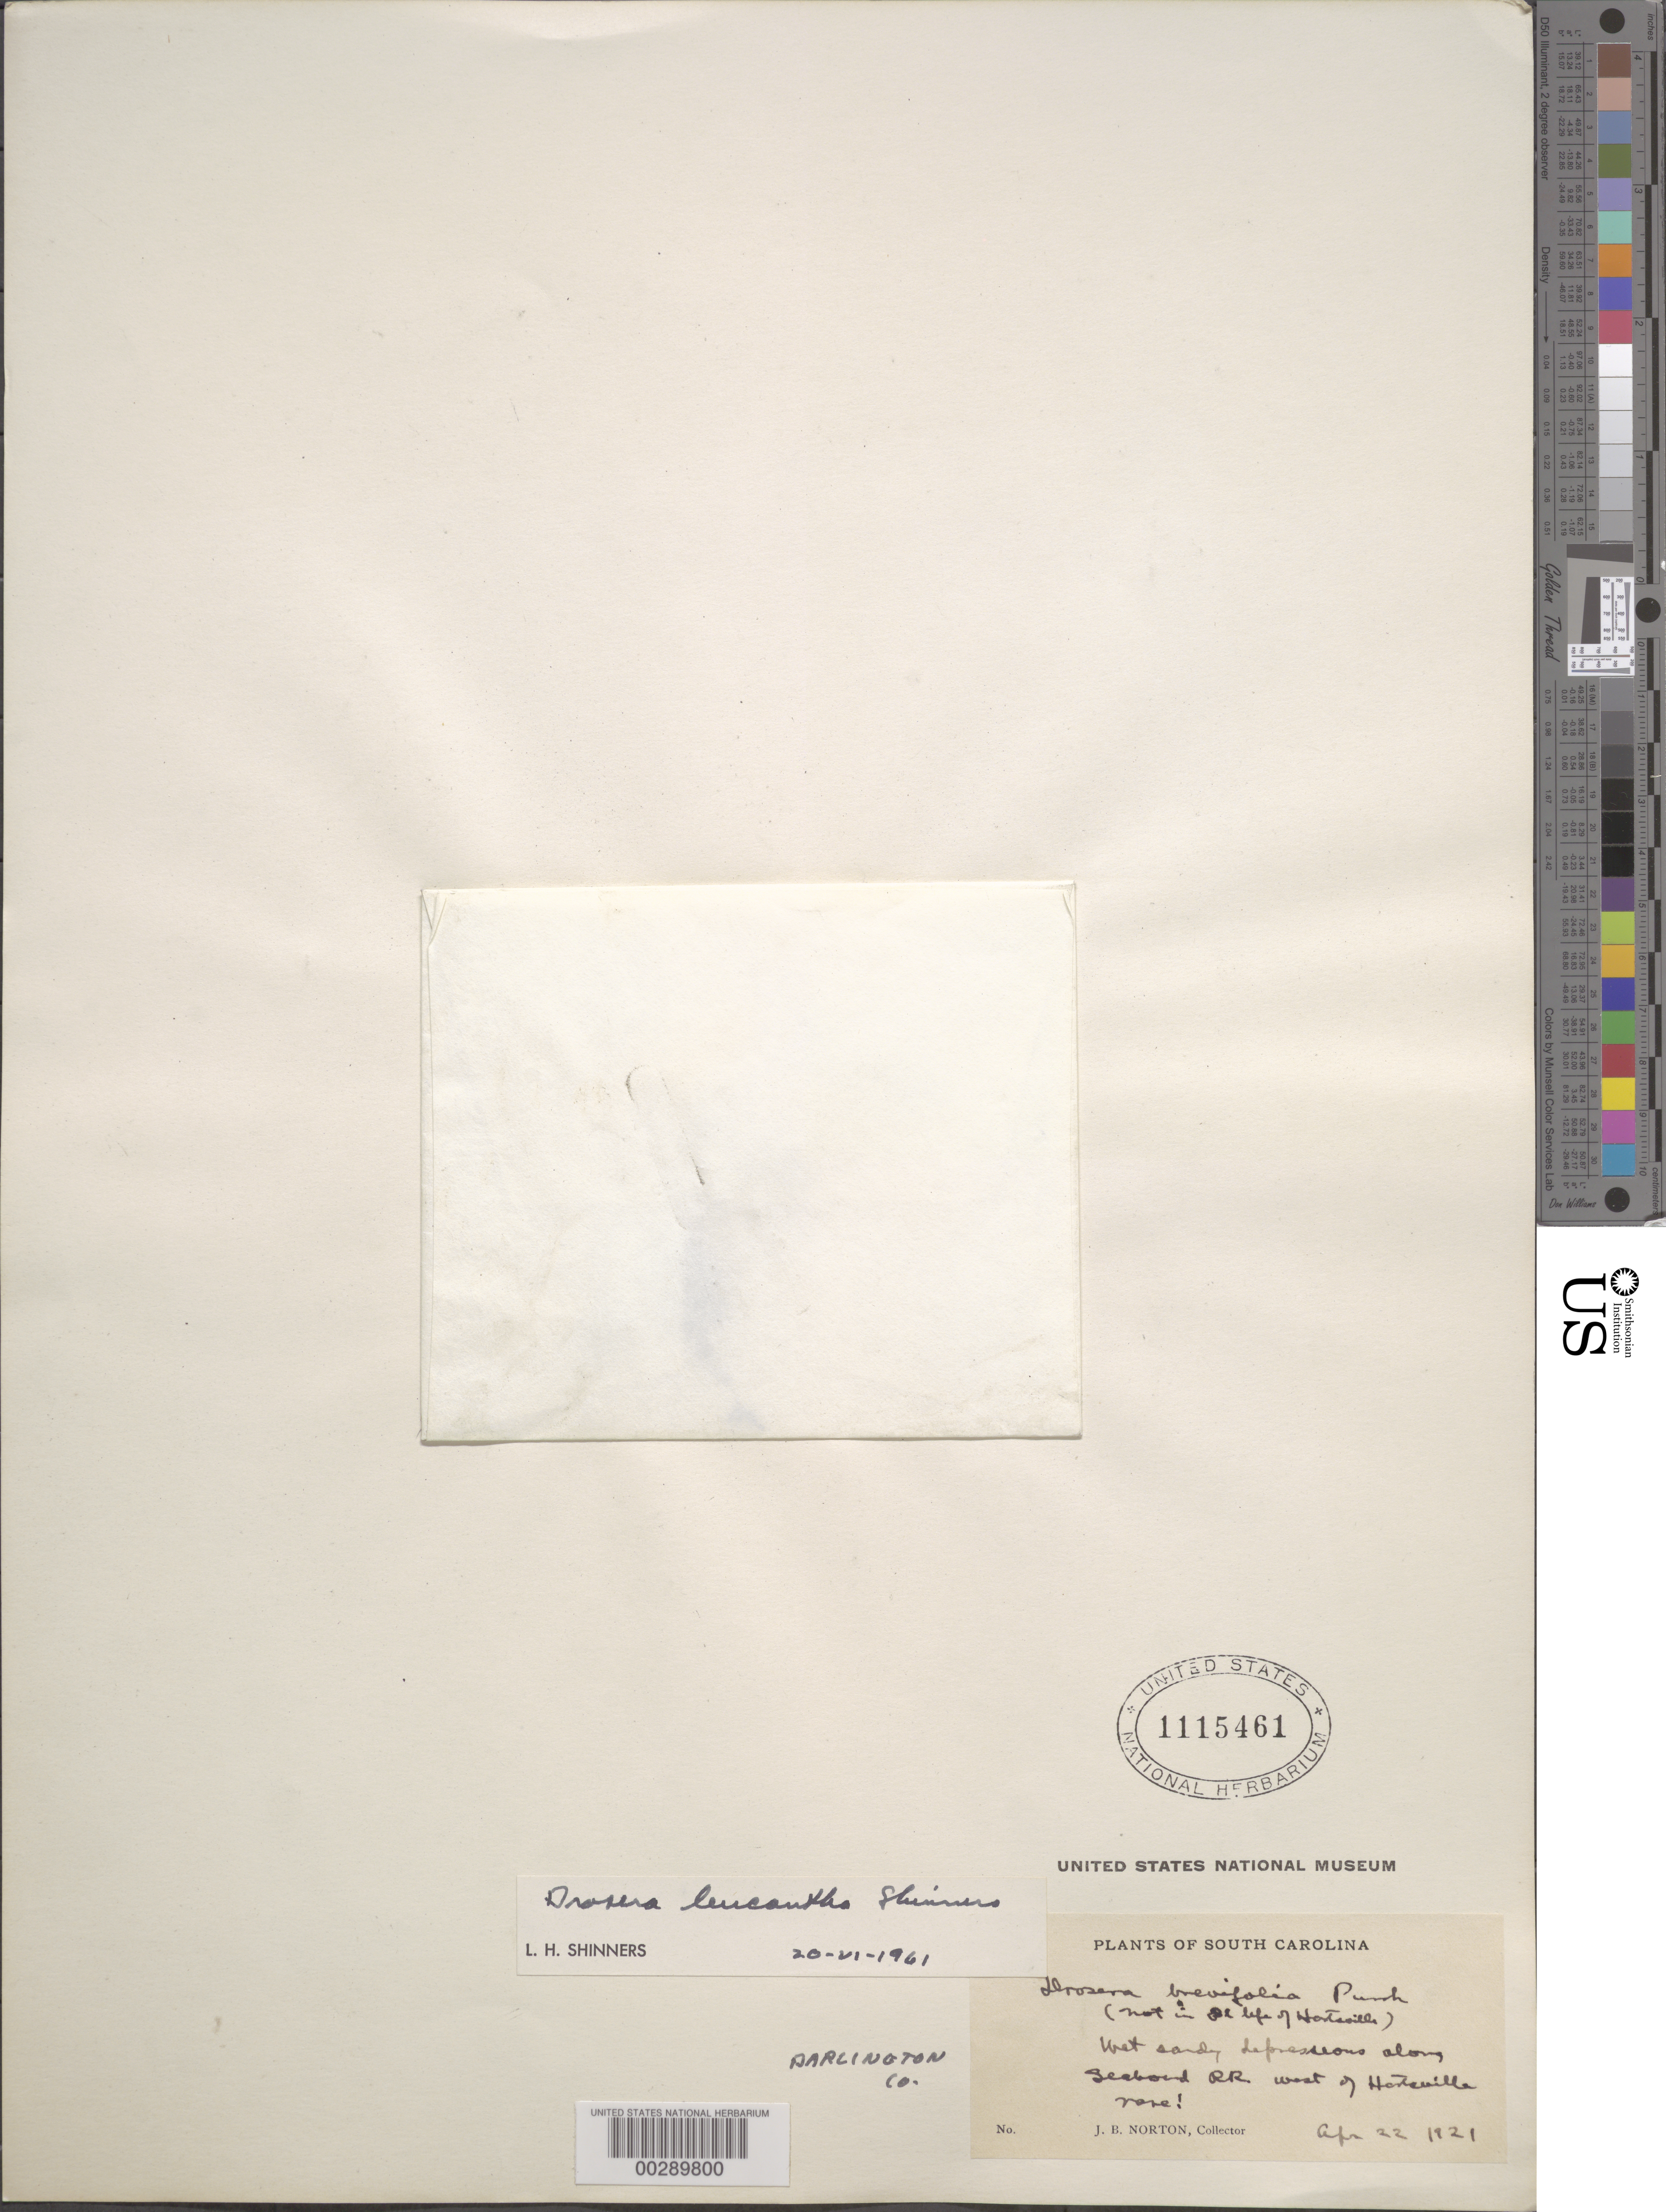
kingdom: Plantae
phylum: Tracheophyta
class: Magnoliopsida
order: Caryophyllales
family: Droseraceae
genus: Drosera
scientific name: Drosera leucantha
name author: Shinners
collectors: J. Norton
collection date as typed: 22 Apr 1921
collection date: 1921-04-22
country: United States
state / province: South Carolina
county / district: Darlington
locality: W of hotsville ?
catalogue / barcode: US 1115461